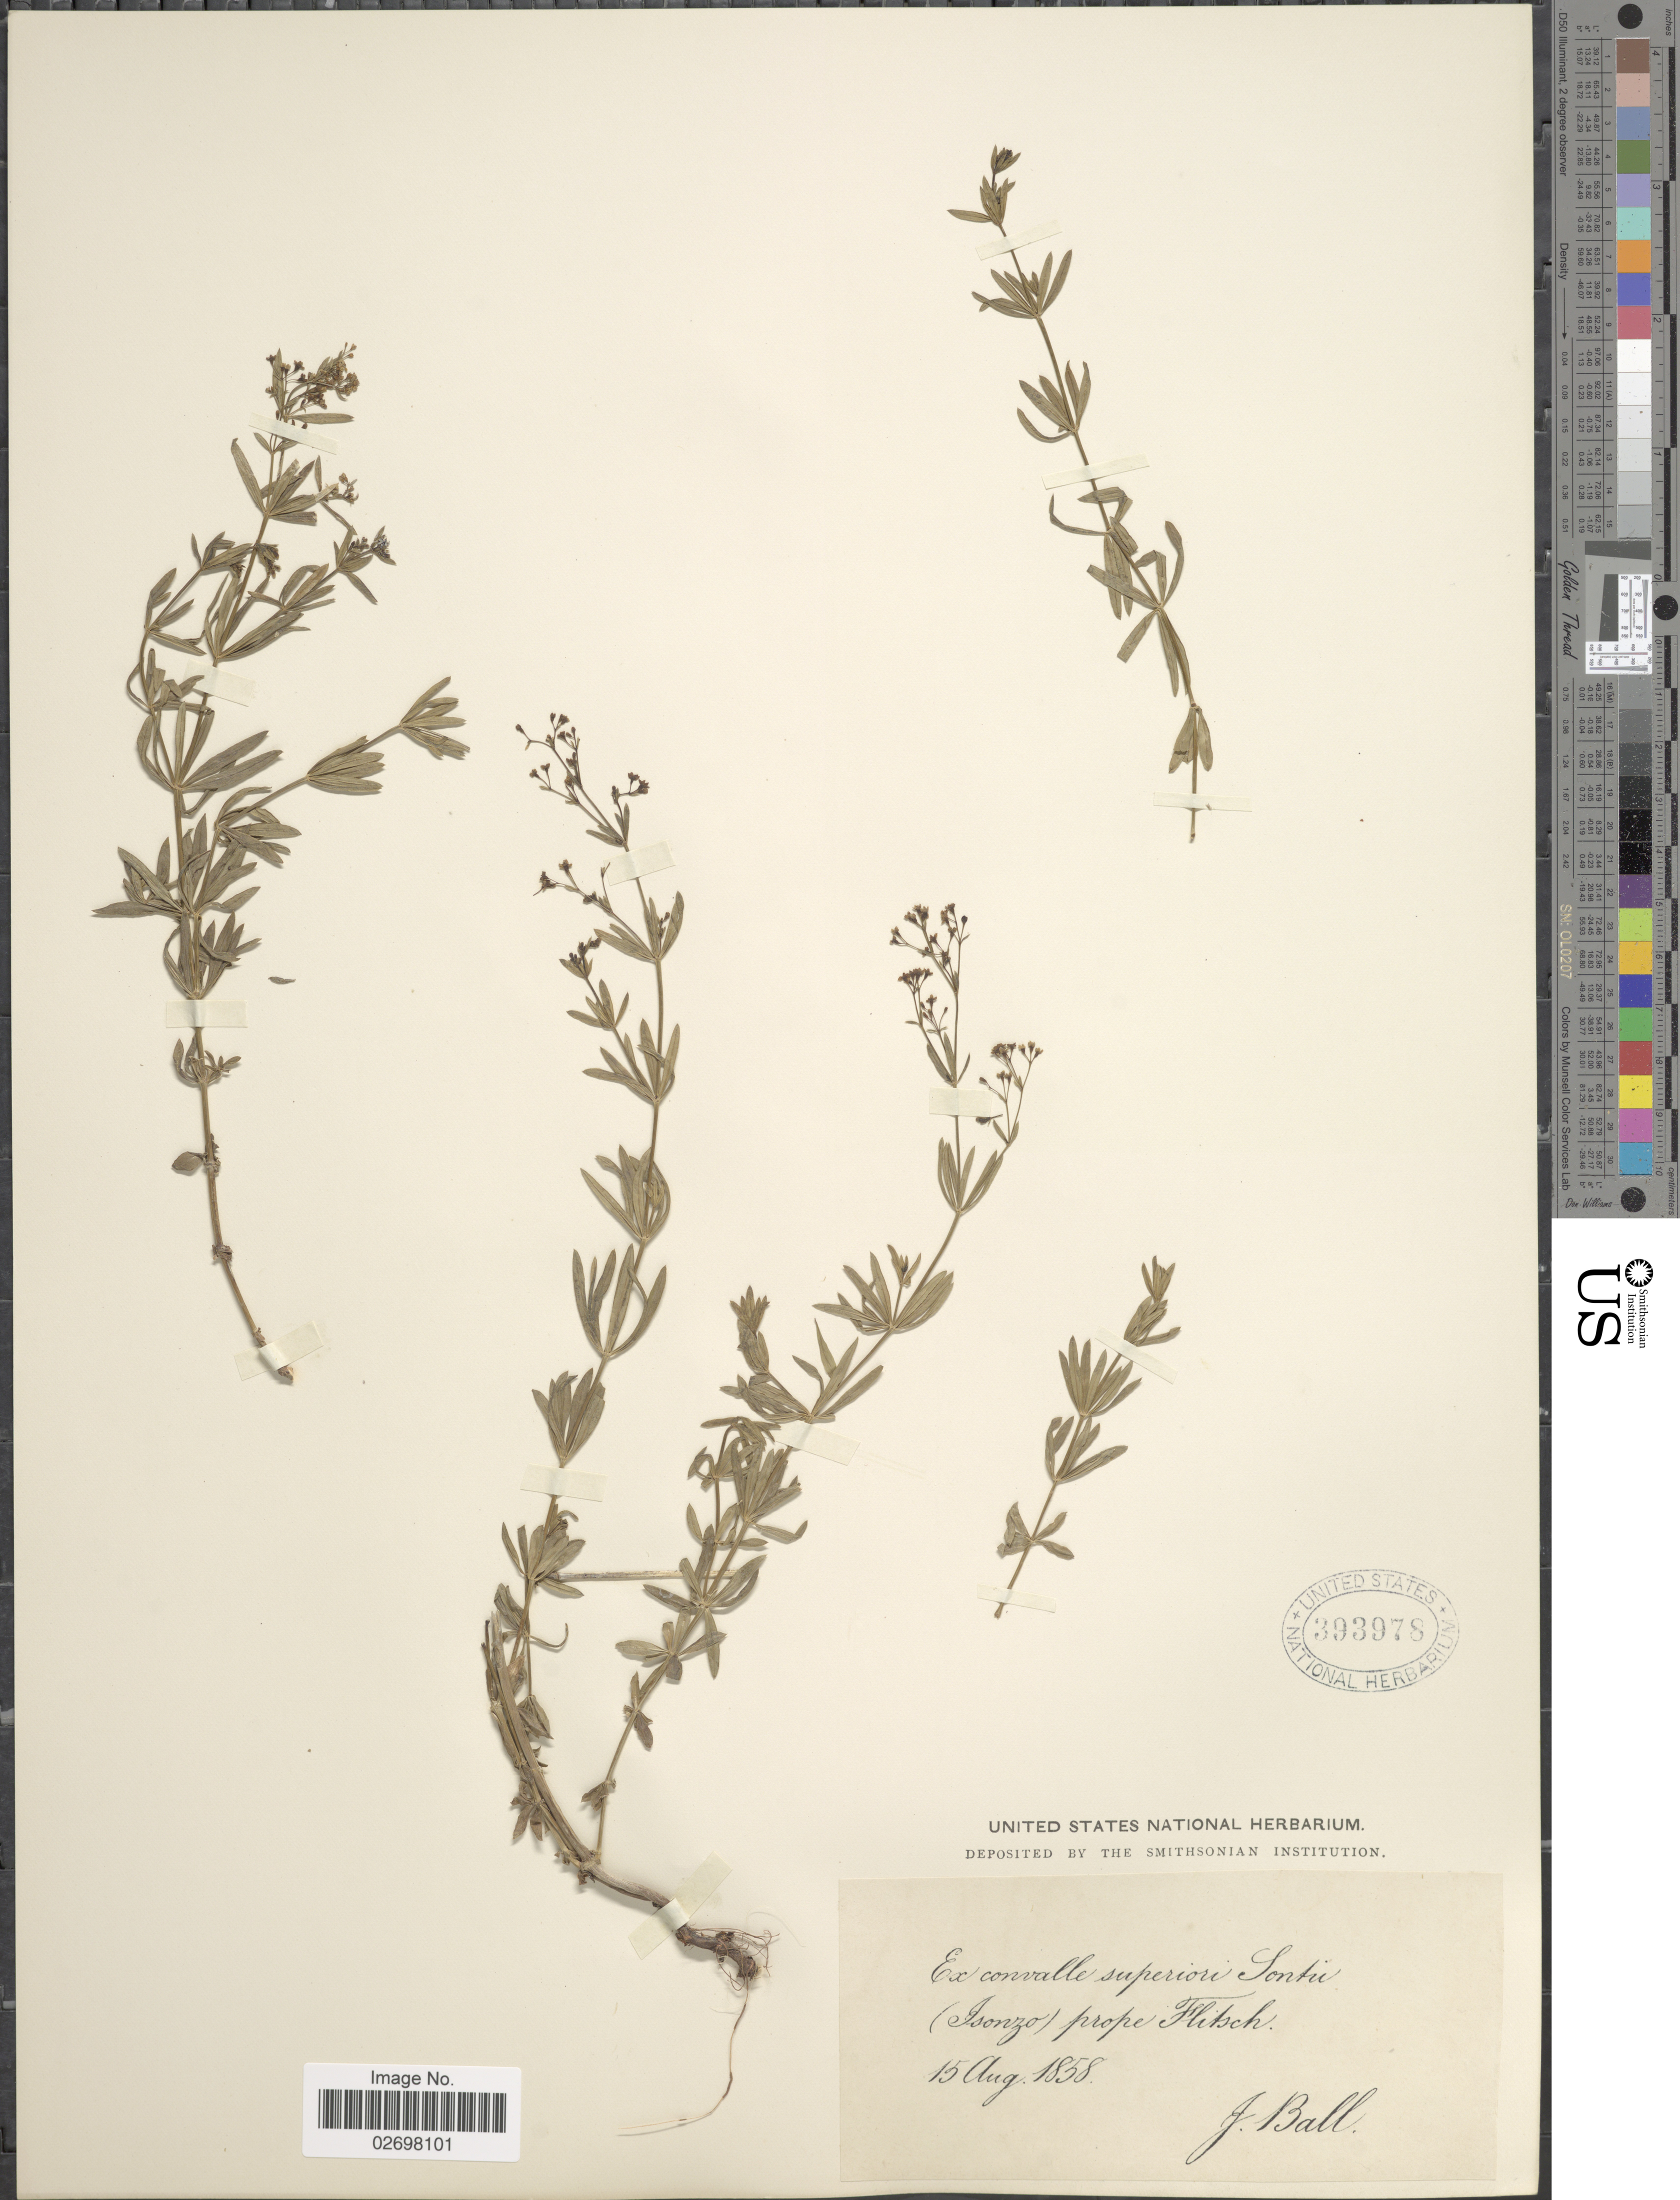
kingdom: Plantae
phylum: Tracheophyta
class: Magnoliopsida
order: Gentianales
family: Rubiaceae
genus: Galium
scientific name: Galium sp.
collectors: J. Ball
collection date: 1858-08-15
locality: Convalle superiori Sontu (Isonzo) prope Flitsch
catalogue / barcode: US 393978